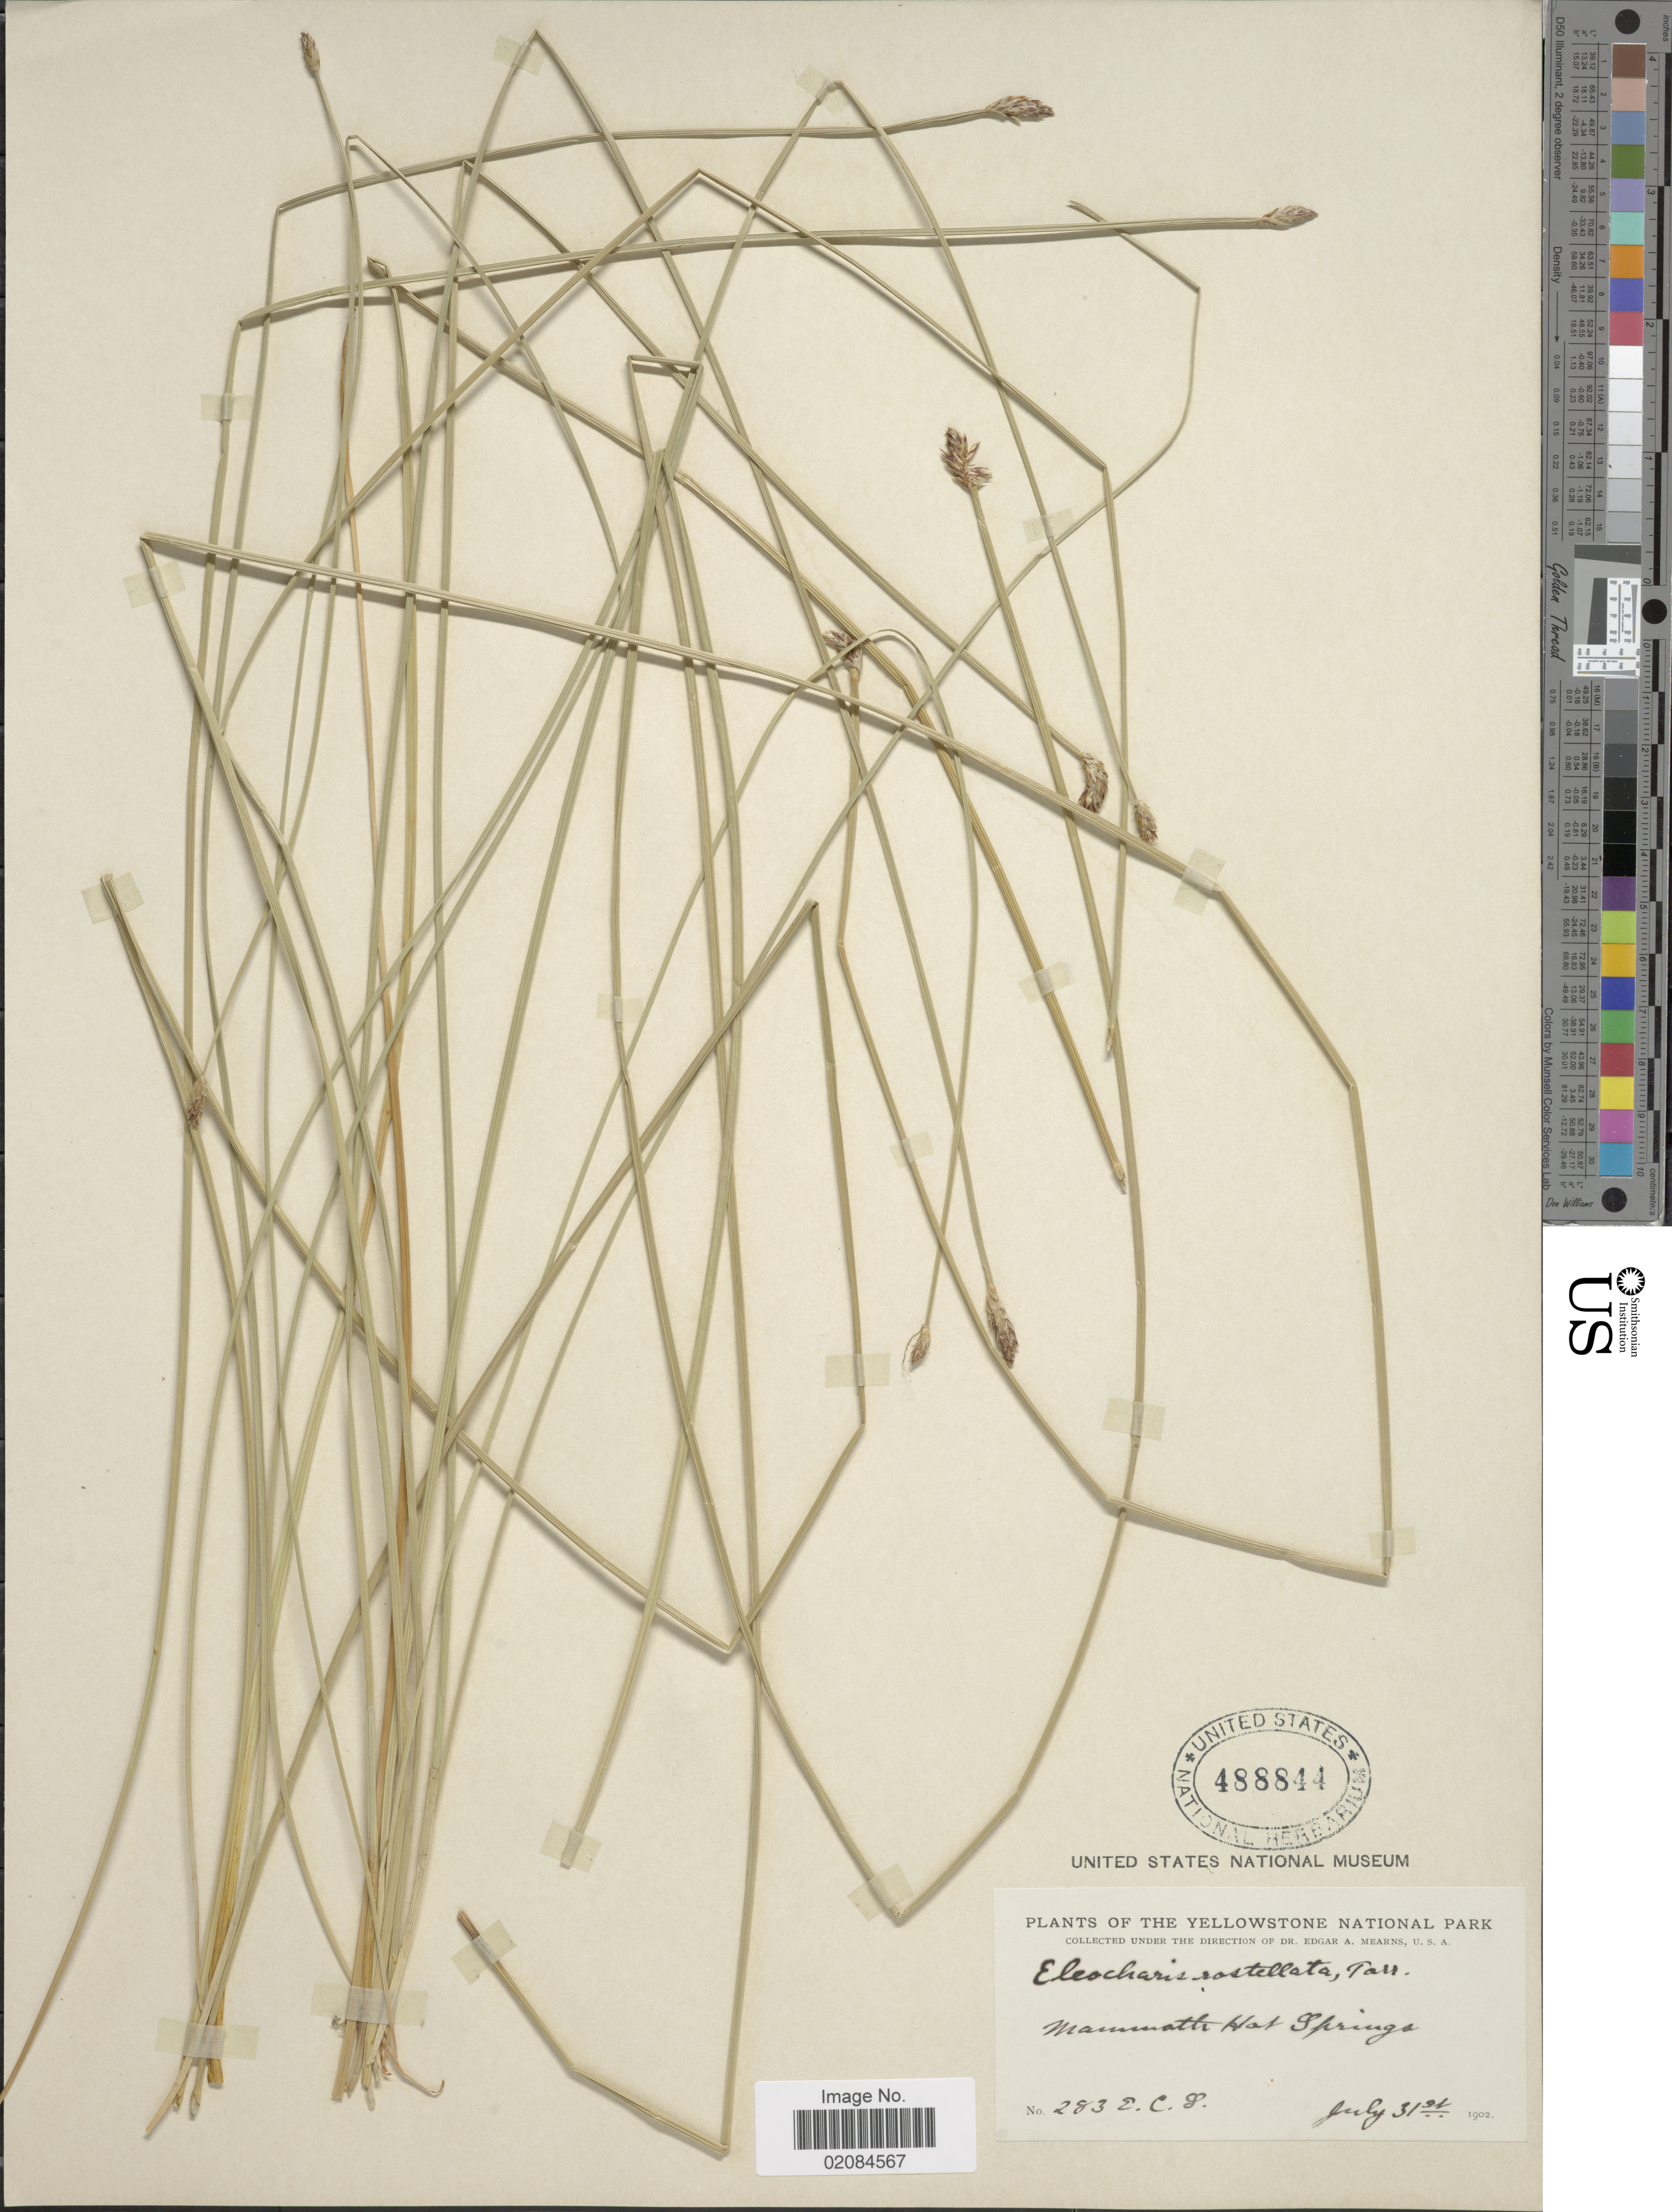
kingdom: Plantae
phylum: Tracheophyta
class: Liliopsida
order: Poales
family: Cyperaceae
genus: Eleocharis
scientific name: Eleocharis rostellata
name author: (Torr.) Torr.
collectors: E. C. Smith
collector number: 283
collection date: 1902-07-31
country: United States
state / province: Wyoming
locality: Yelowstone National Park, Mammoth Hot Springs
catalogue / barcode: US 488844